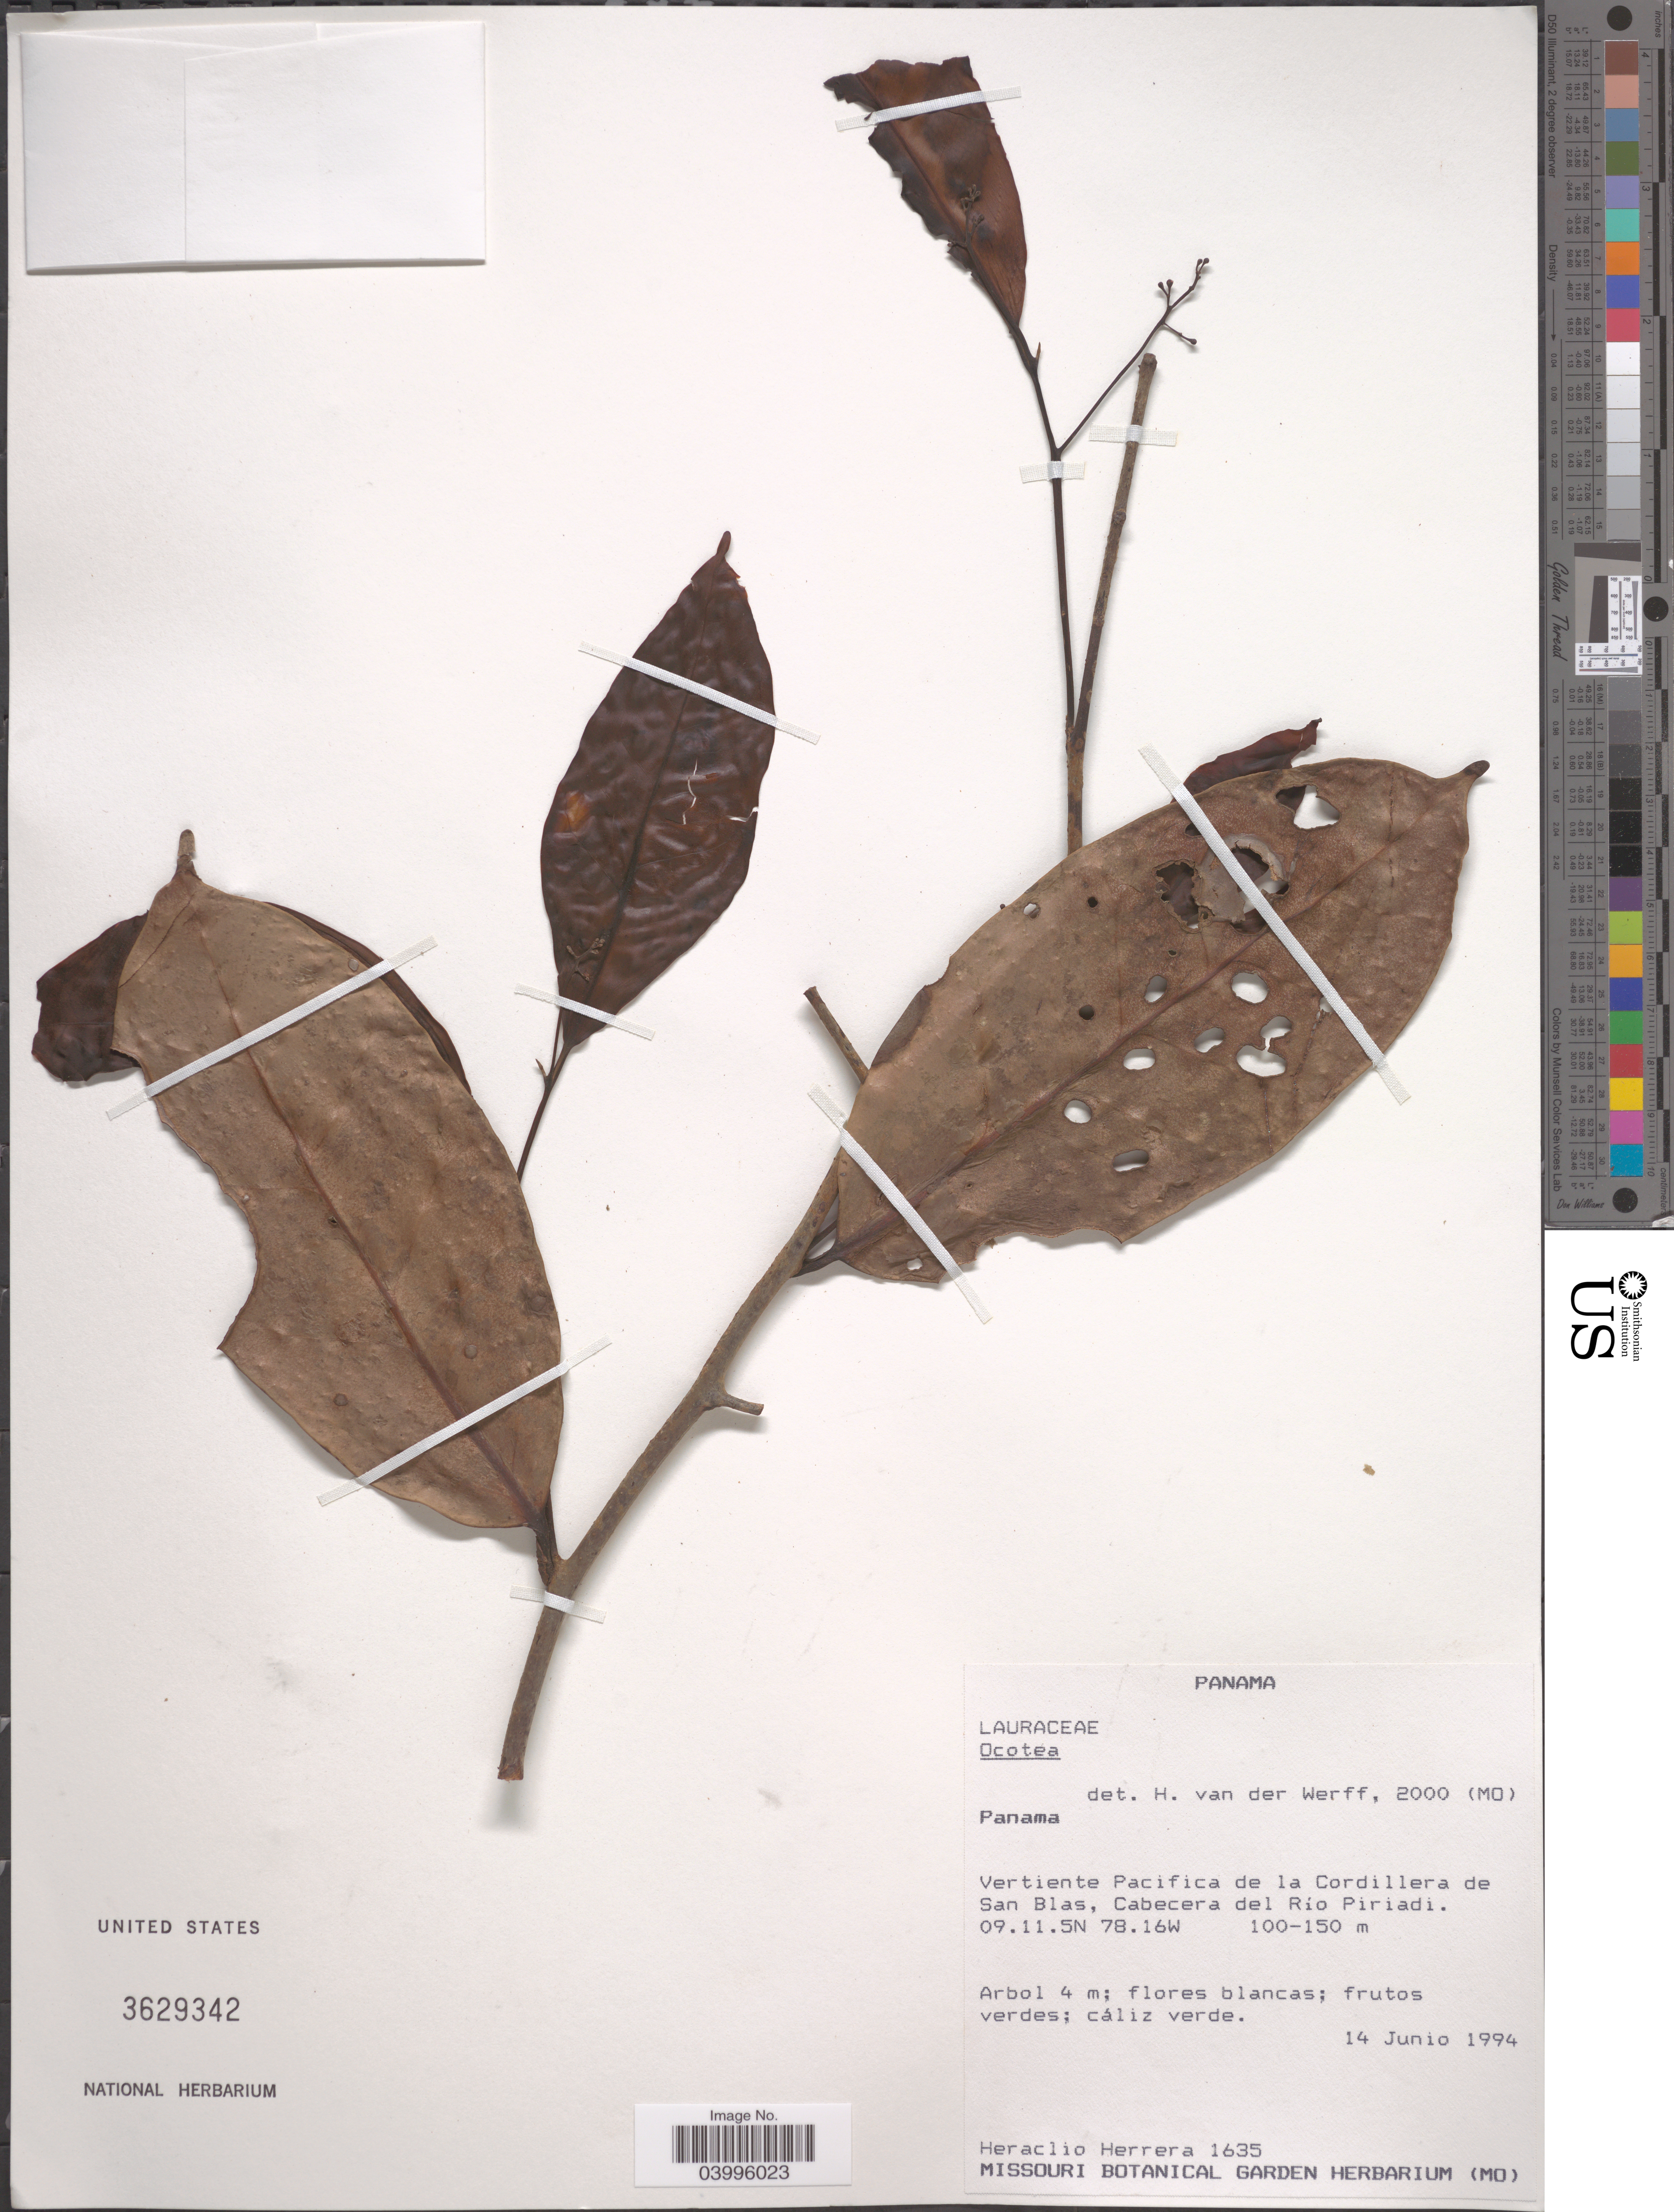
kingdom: Plantae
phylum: Tracheophyta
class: Magnoliopsida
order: Laurales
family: Lauraceae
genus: Ocotea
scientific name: Ocotea sp.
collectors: H. Herrera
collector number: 1635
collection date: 1994-06-14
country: Panama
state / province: Panamá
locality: Vertiente Pacifica de la Cordillera de San Blas, Cabecera del Río Piriadi.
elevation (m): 100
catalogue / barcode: US 3629342